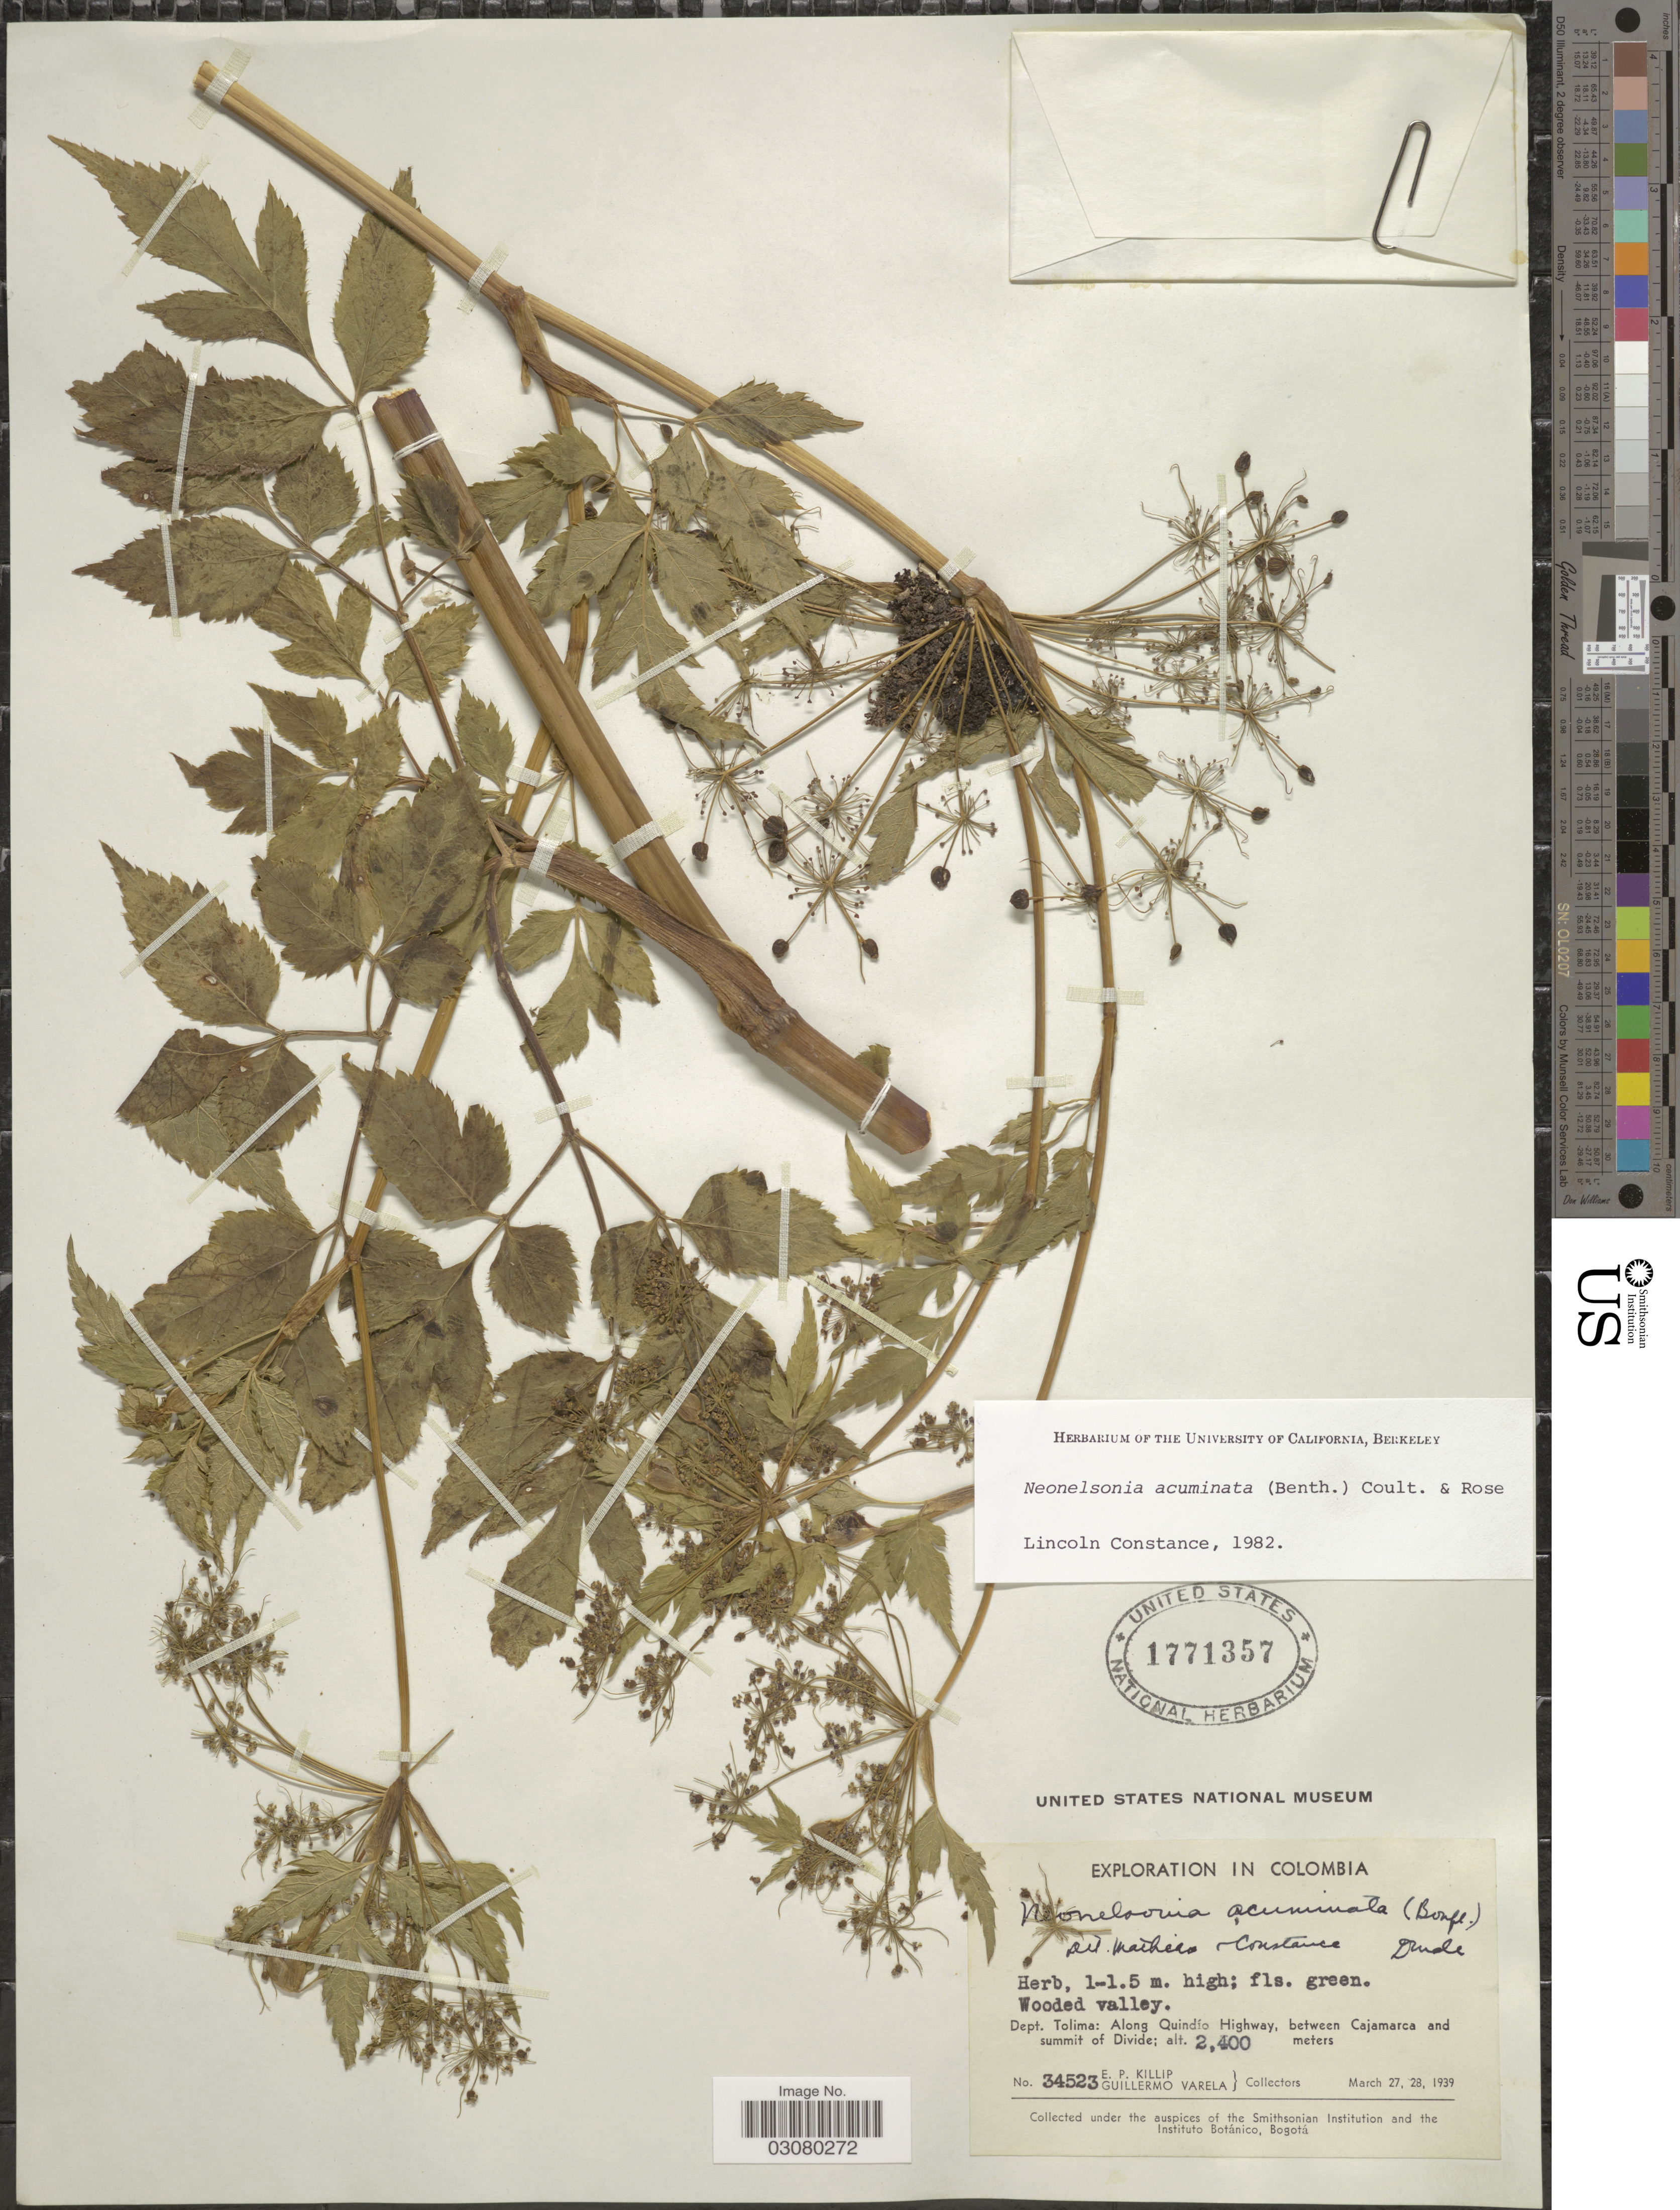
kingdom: Plantae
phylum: Tracheophyta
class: Magnoliopsida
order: Apiales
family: Apiaceae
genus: Neonelsonia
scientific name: Neonelsonia acuminata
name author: (Benth.) J.M. Coult. & Rose ex Drude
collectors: E. P. Killip & G. Varela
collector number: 34523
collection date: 1939-03-27/1939-03-28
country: Colombia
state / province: Tolima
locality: Dept. Tolima: Along Quindío Highway, between Cajamarca and summit of Divide.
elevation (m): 2400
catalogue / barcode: US 1771357